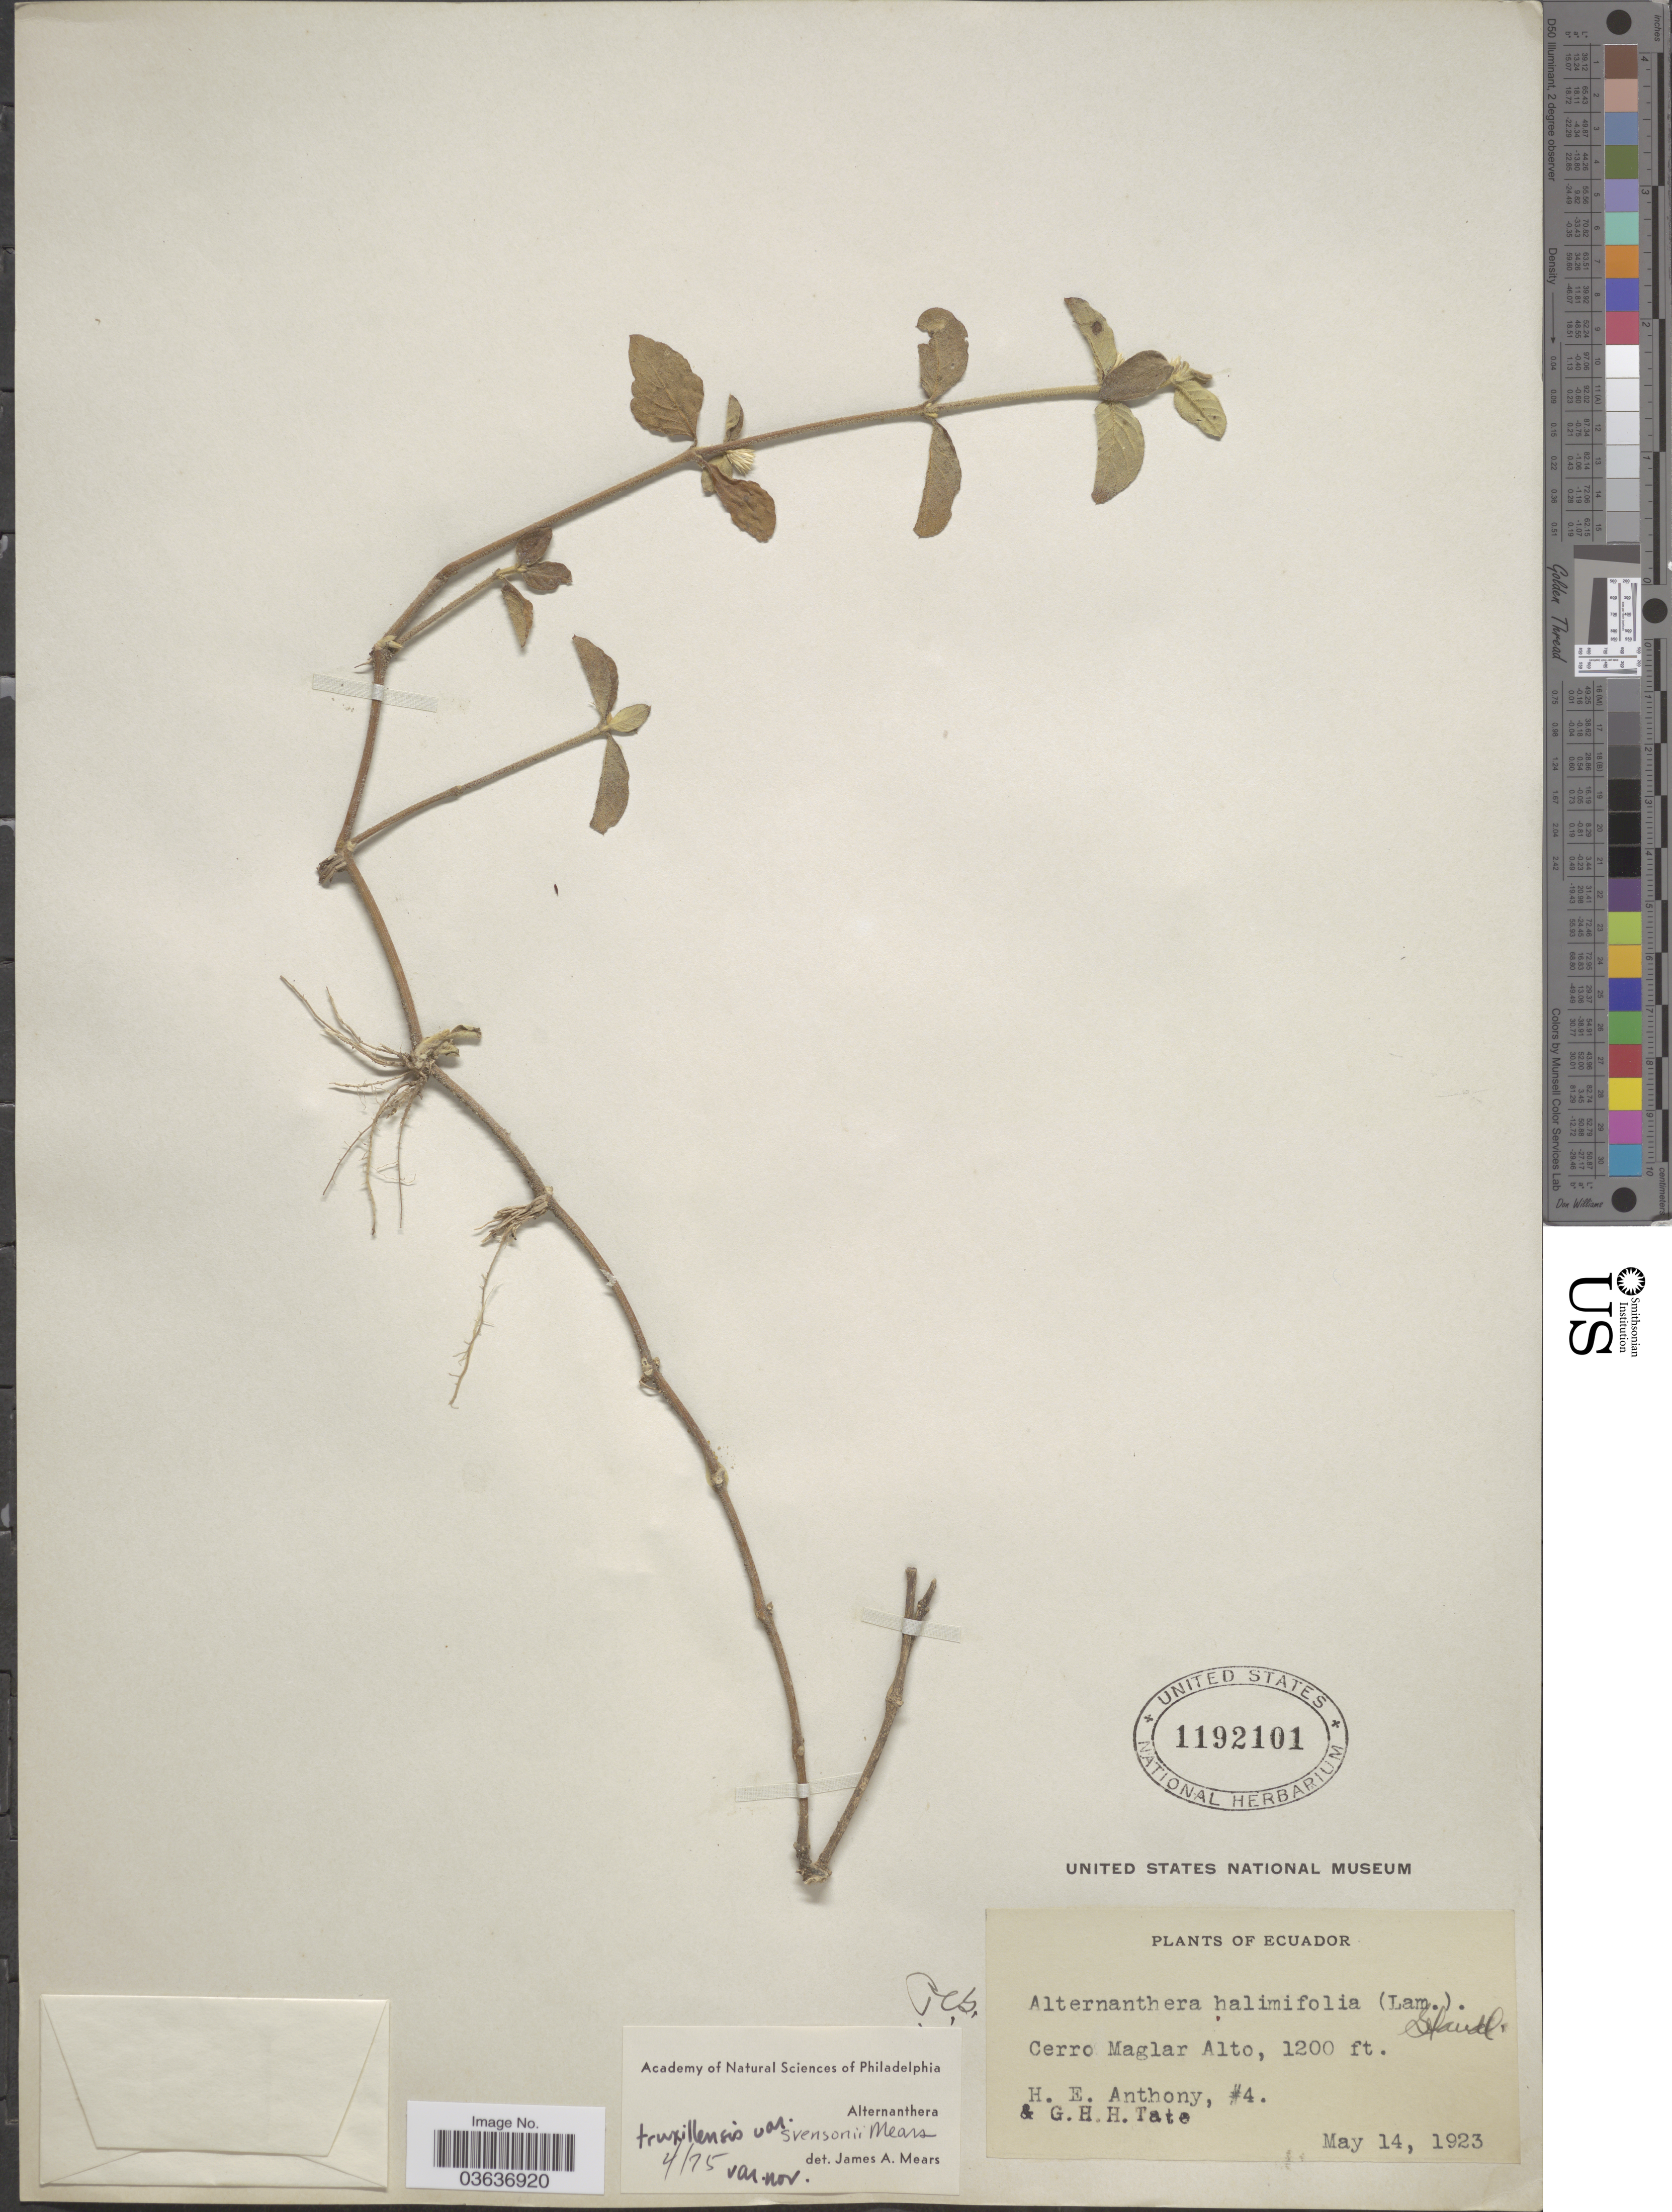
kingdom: Plantae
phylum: Tracheophyta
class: Magnoliopsida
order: Caryophyllales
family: Amaranthaceae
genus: Alternanthera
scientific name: Alternanthera truxillensis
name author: Kunth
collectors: H. E. Anthony & G. H. H.Tate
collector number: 4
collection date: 1923-05-14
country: Ecuador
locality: Cerro Maglar Alto.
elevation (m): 366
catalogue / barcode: US 1192101